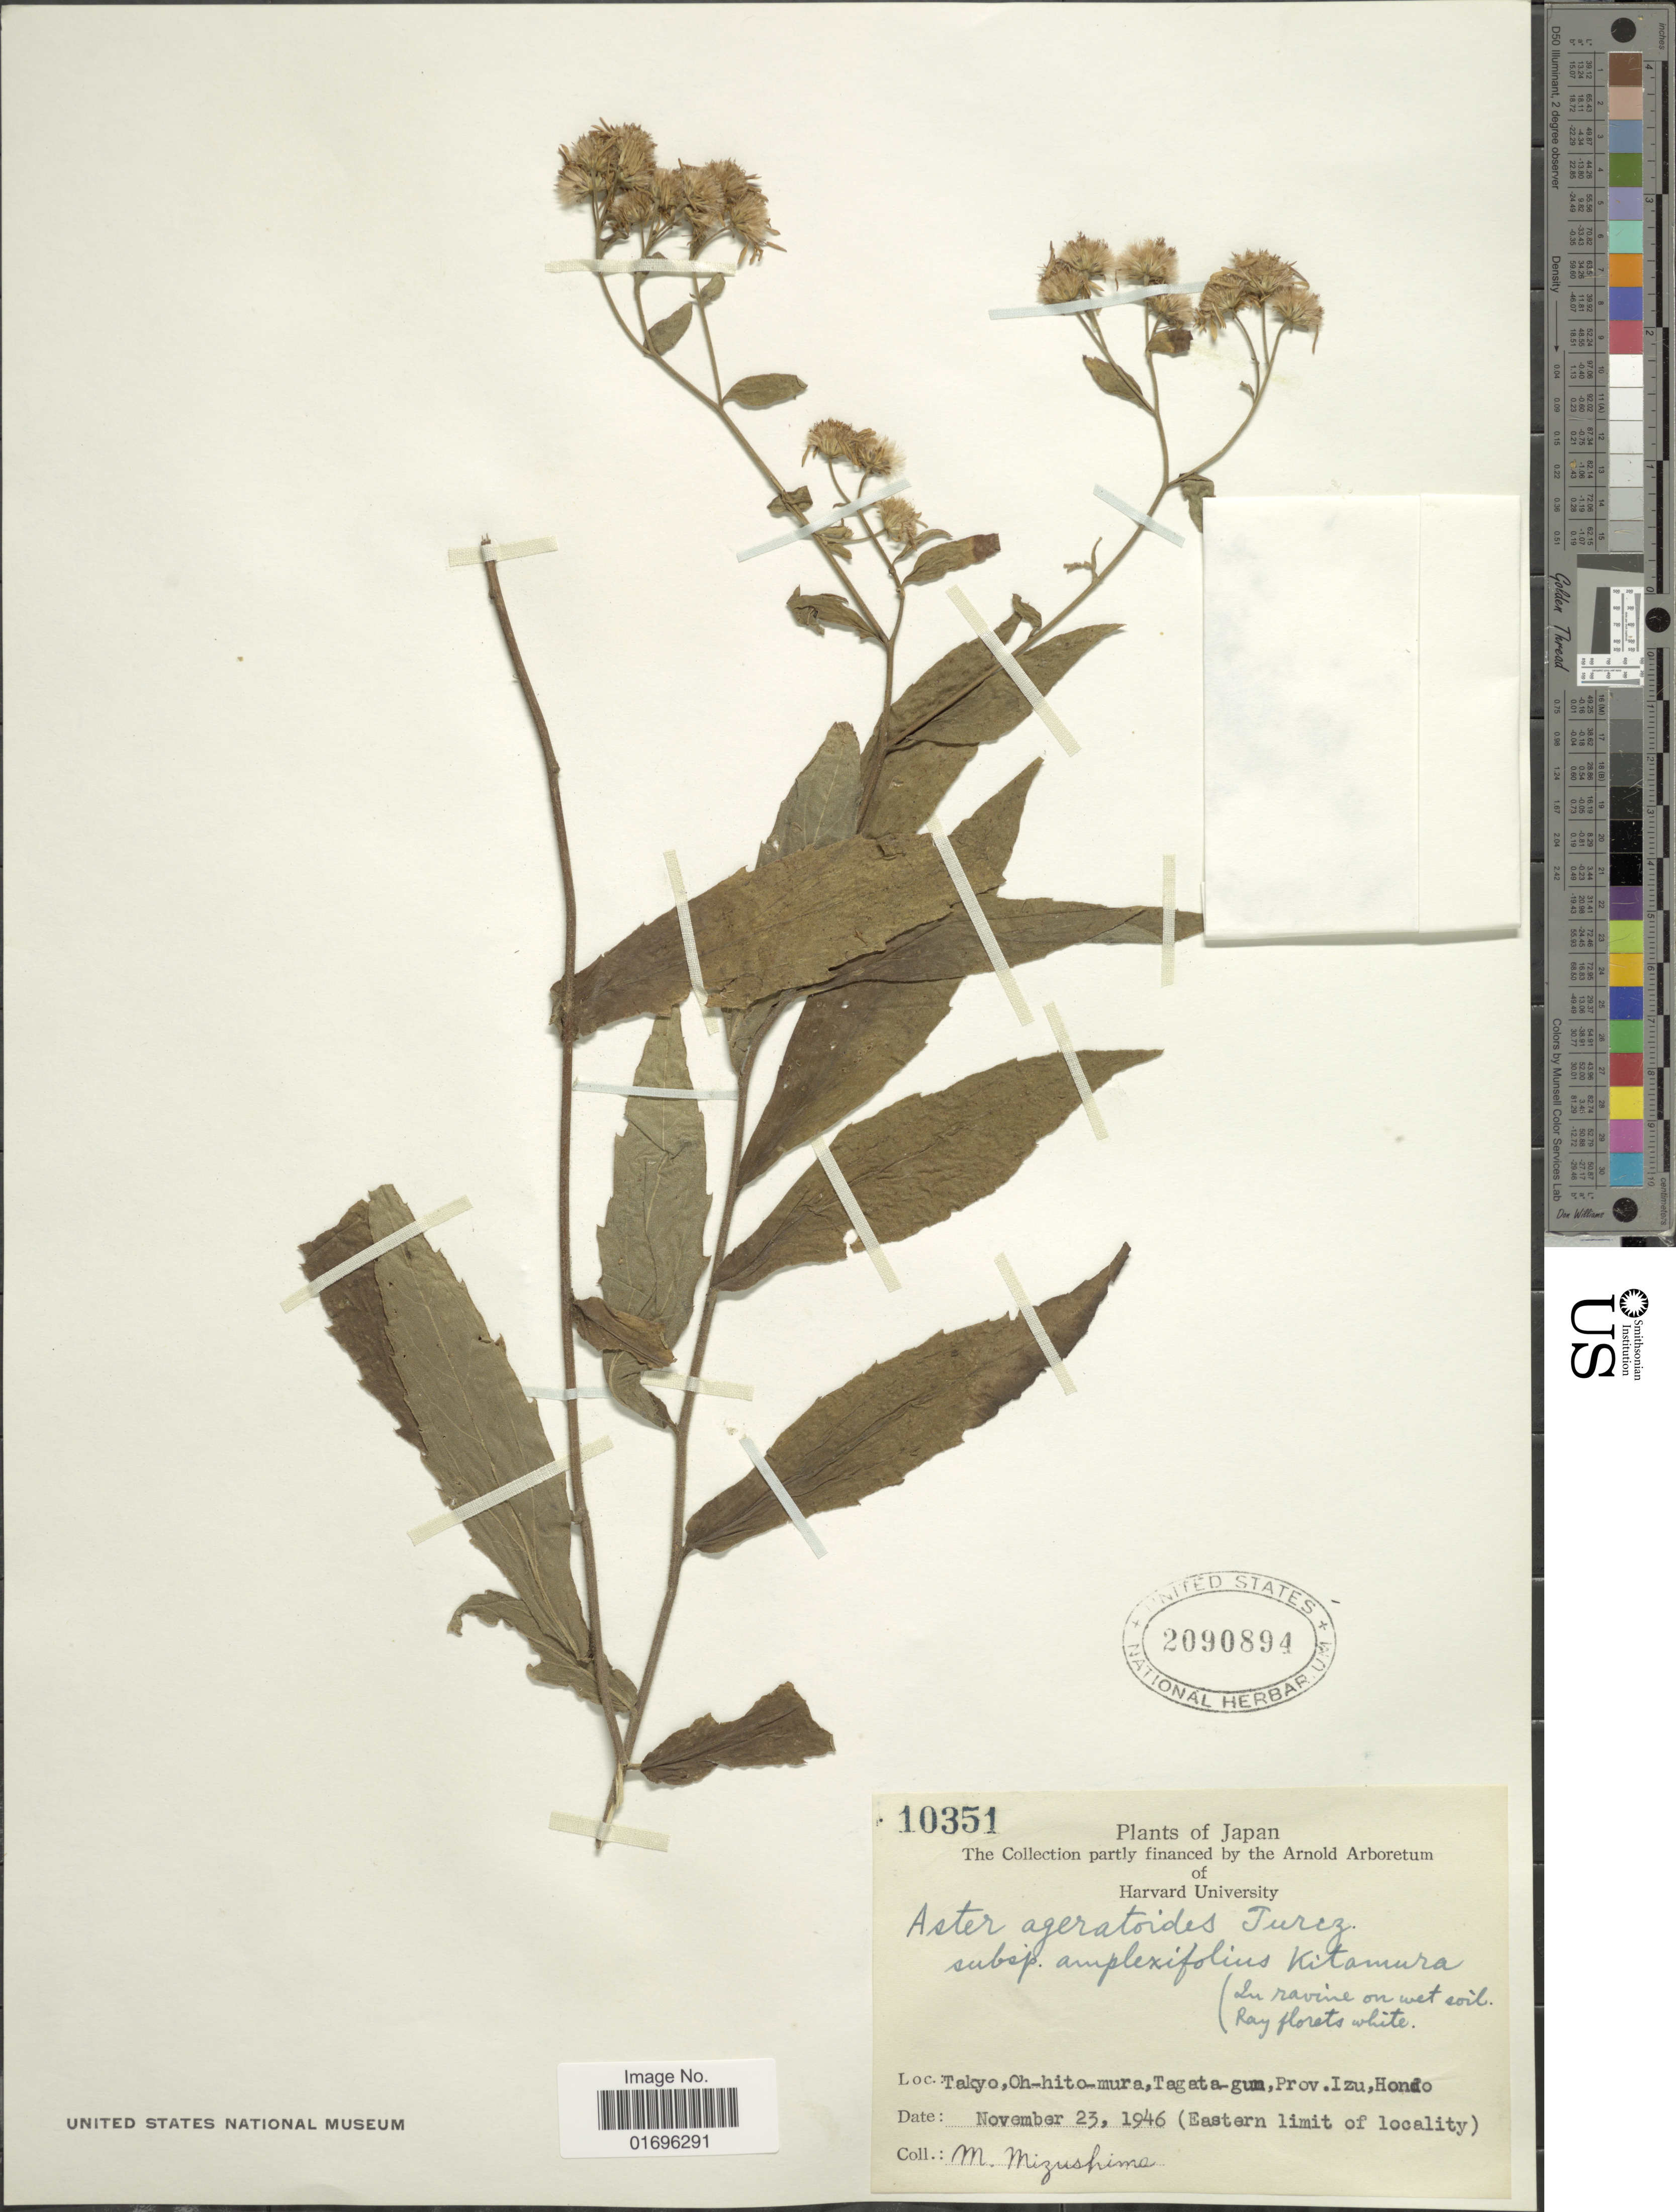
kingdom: Plantae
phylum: Tracheophyta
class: Magnoliopsida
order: Asterales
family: Asteraceae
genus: Aster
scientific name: Aster ageratoides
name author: Turcz.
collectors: M. Mizushima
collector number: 10351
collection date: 1946-11-23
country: Japan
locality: Takyo, Oh-hito-mura, Tagata-gum, Prov. Izu, Hondo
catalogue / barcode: US 2090894